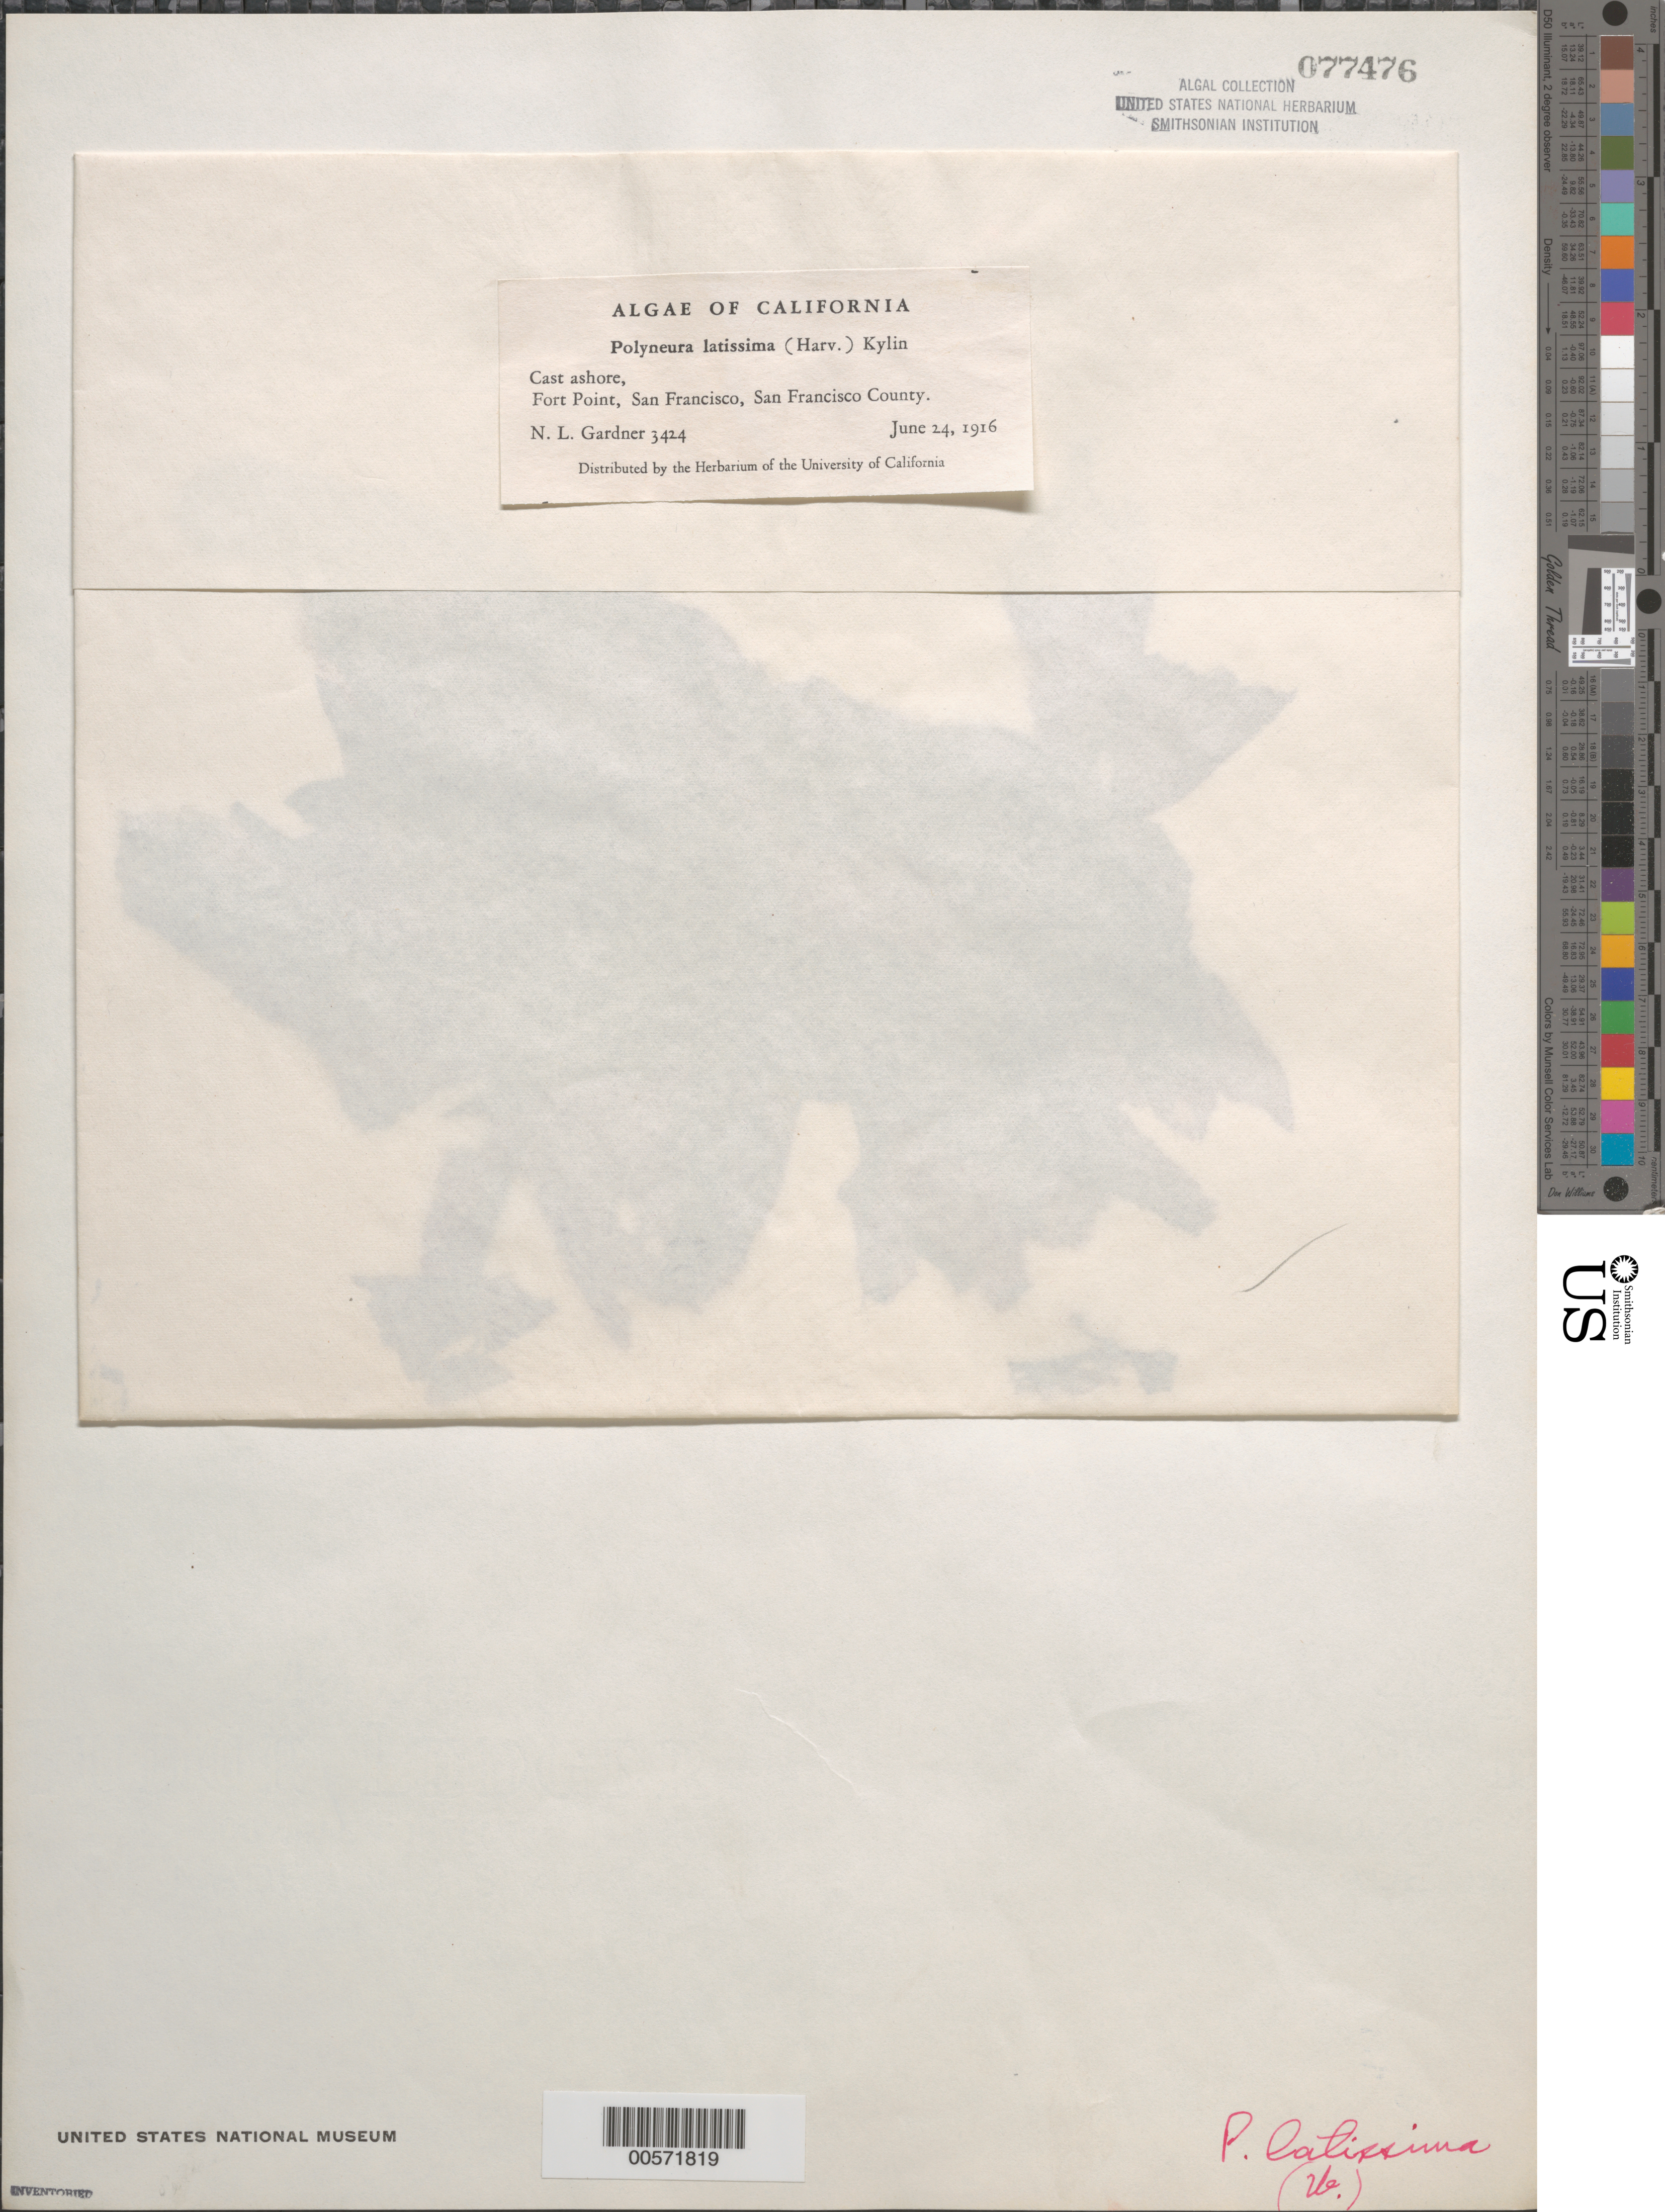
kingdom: Plantae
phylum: Rhodophyta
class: Florideophyceae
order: Ceramiales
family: Delesseriaceae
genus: Polyneura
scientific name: Polyneura latissima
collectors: N. Gardner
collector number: NLG 3424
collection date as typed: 24 Jun 1916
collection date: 1916-06-24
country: United States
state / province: California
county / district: San Francisco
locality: San Francisco, Fort Point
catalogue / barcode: US 77476